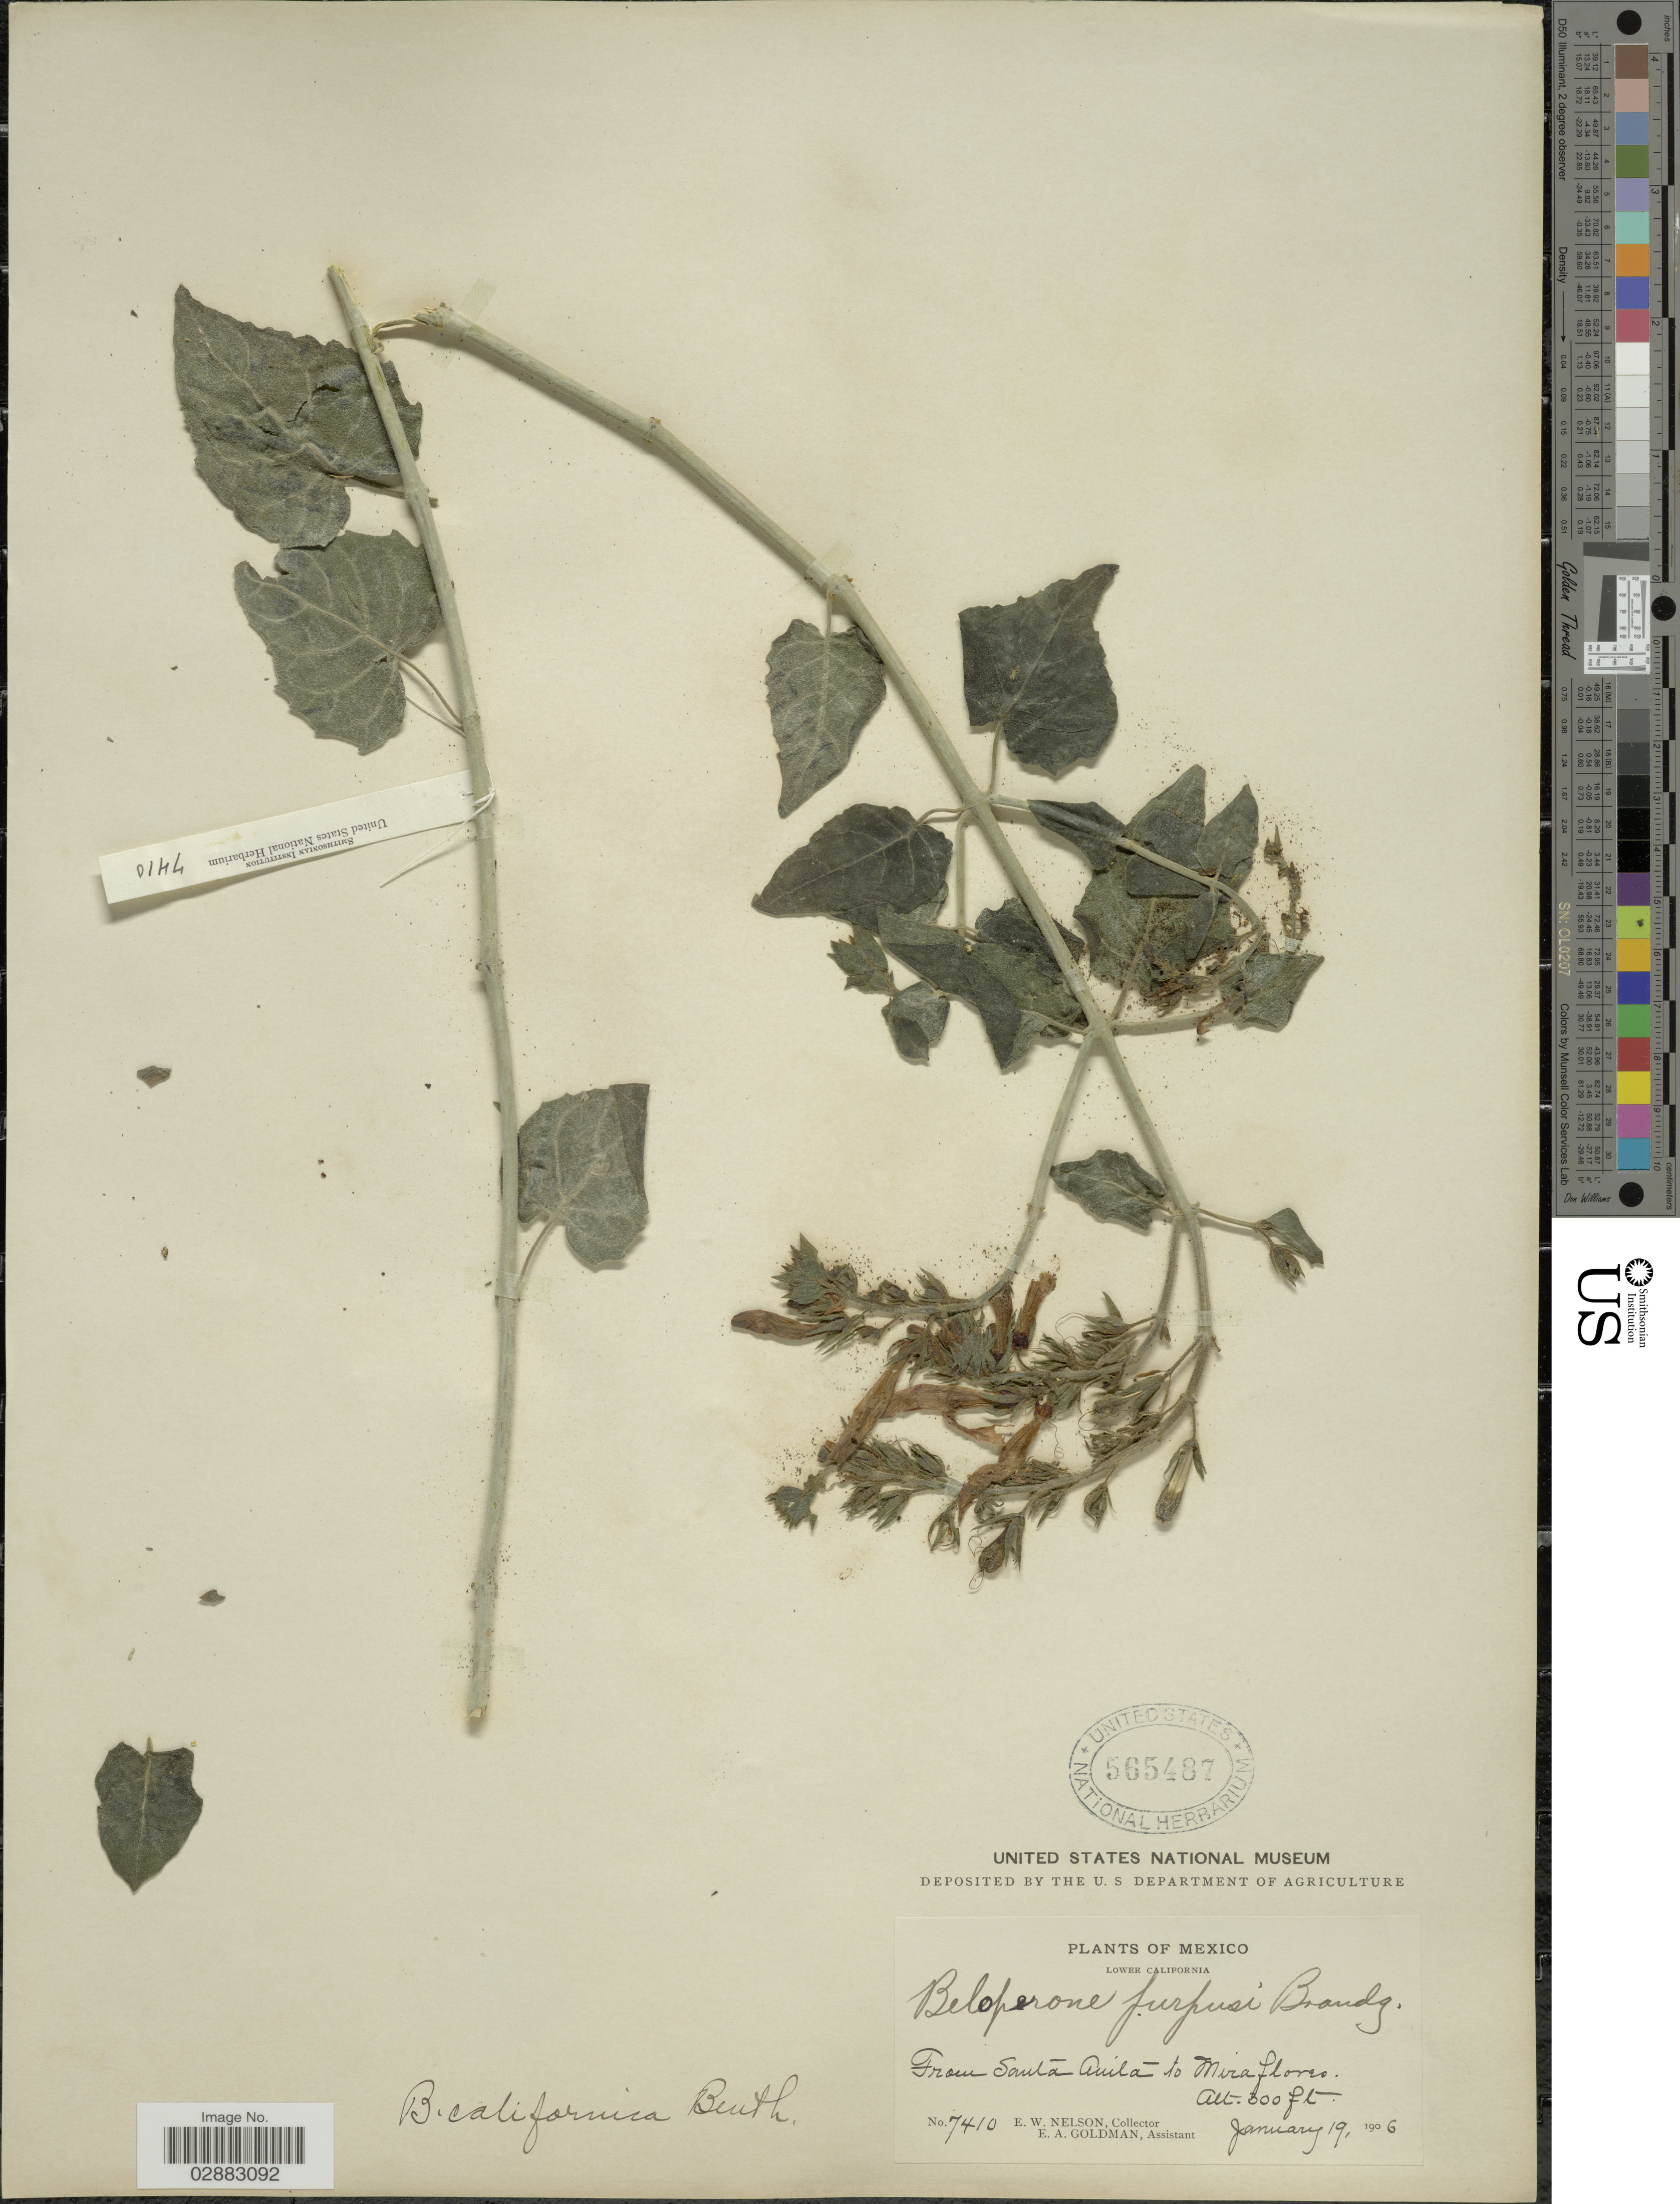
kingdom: Plantae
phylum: Tracheophyta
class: Magnoliopsida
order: Lamiales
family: Acanthaceae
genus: Beloperone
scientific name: Beloperone californica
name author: Benth.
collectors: E. W. Nelson & E. A. Goldman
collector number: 7410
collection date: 1906-01-19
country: Mexico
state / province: Baja California Sur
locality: Lower California. From Santa Anita to Miraflores.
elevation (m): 91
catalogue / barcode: US 565487